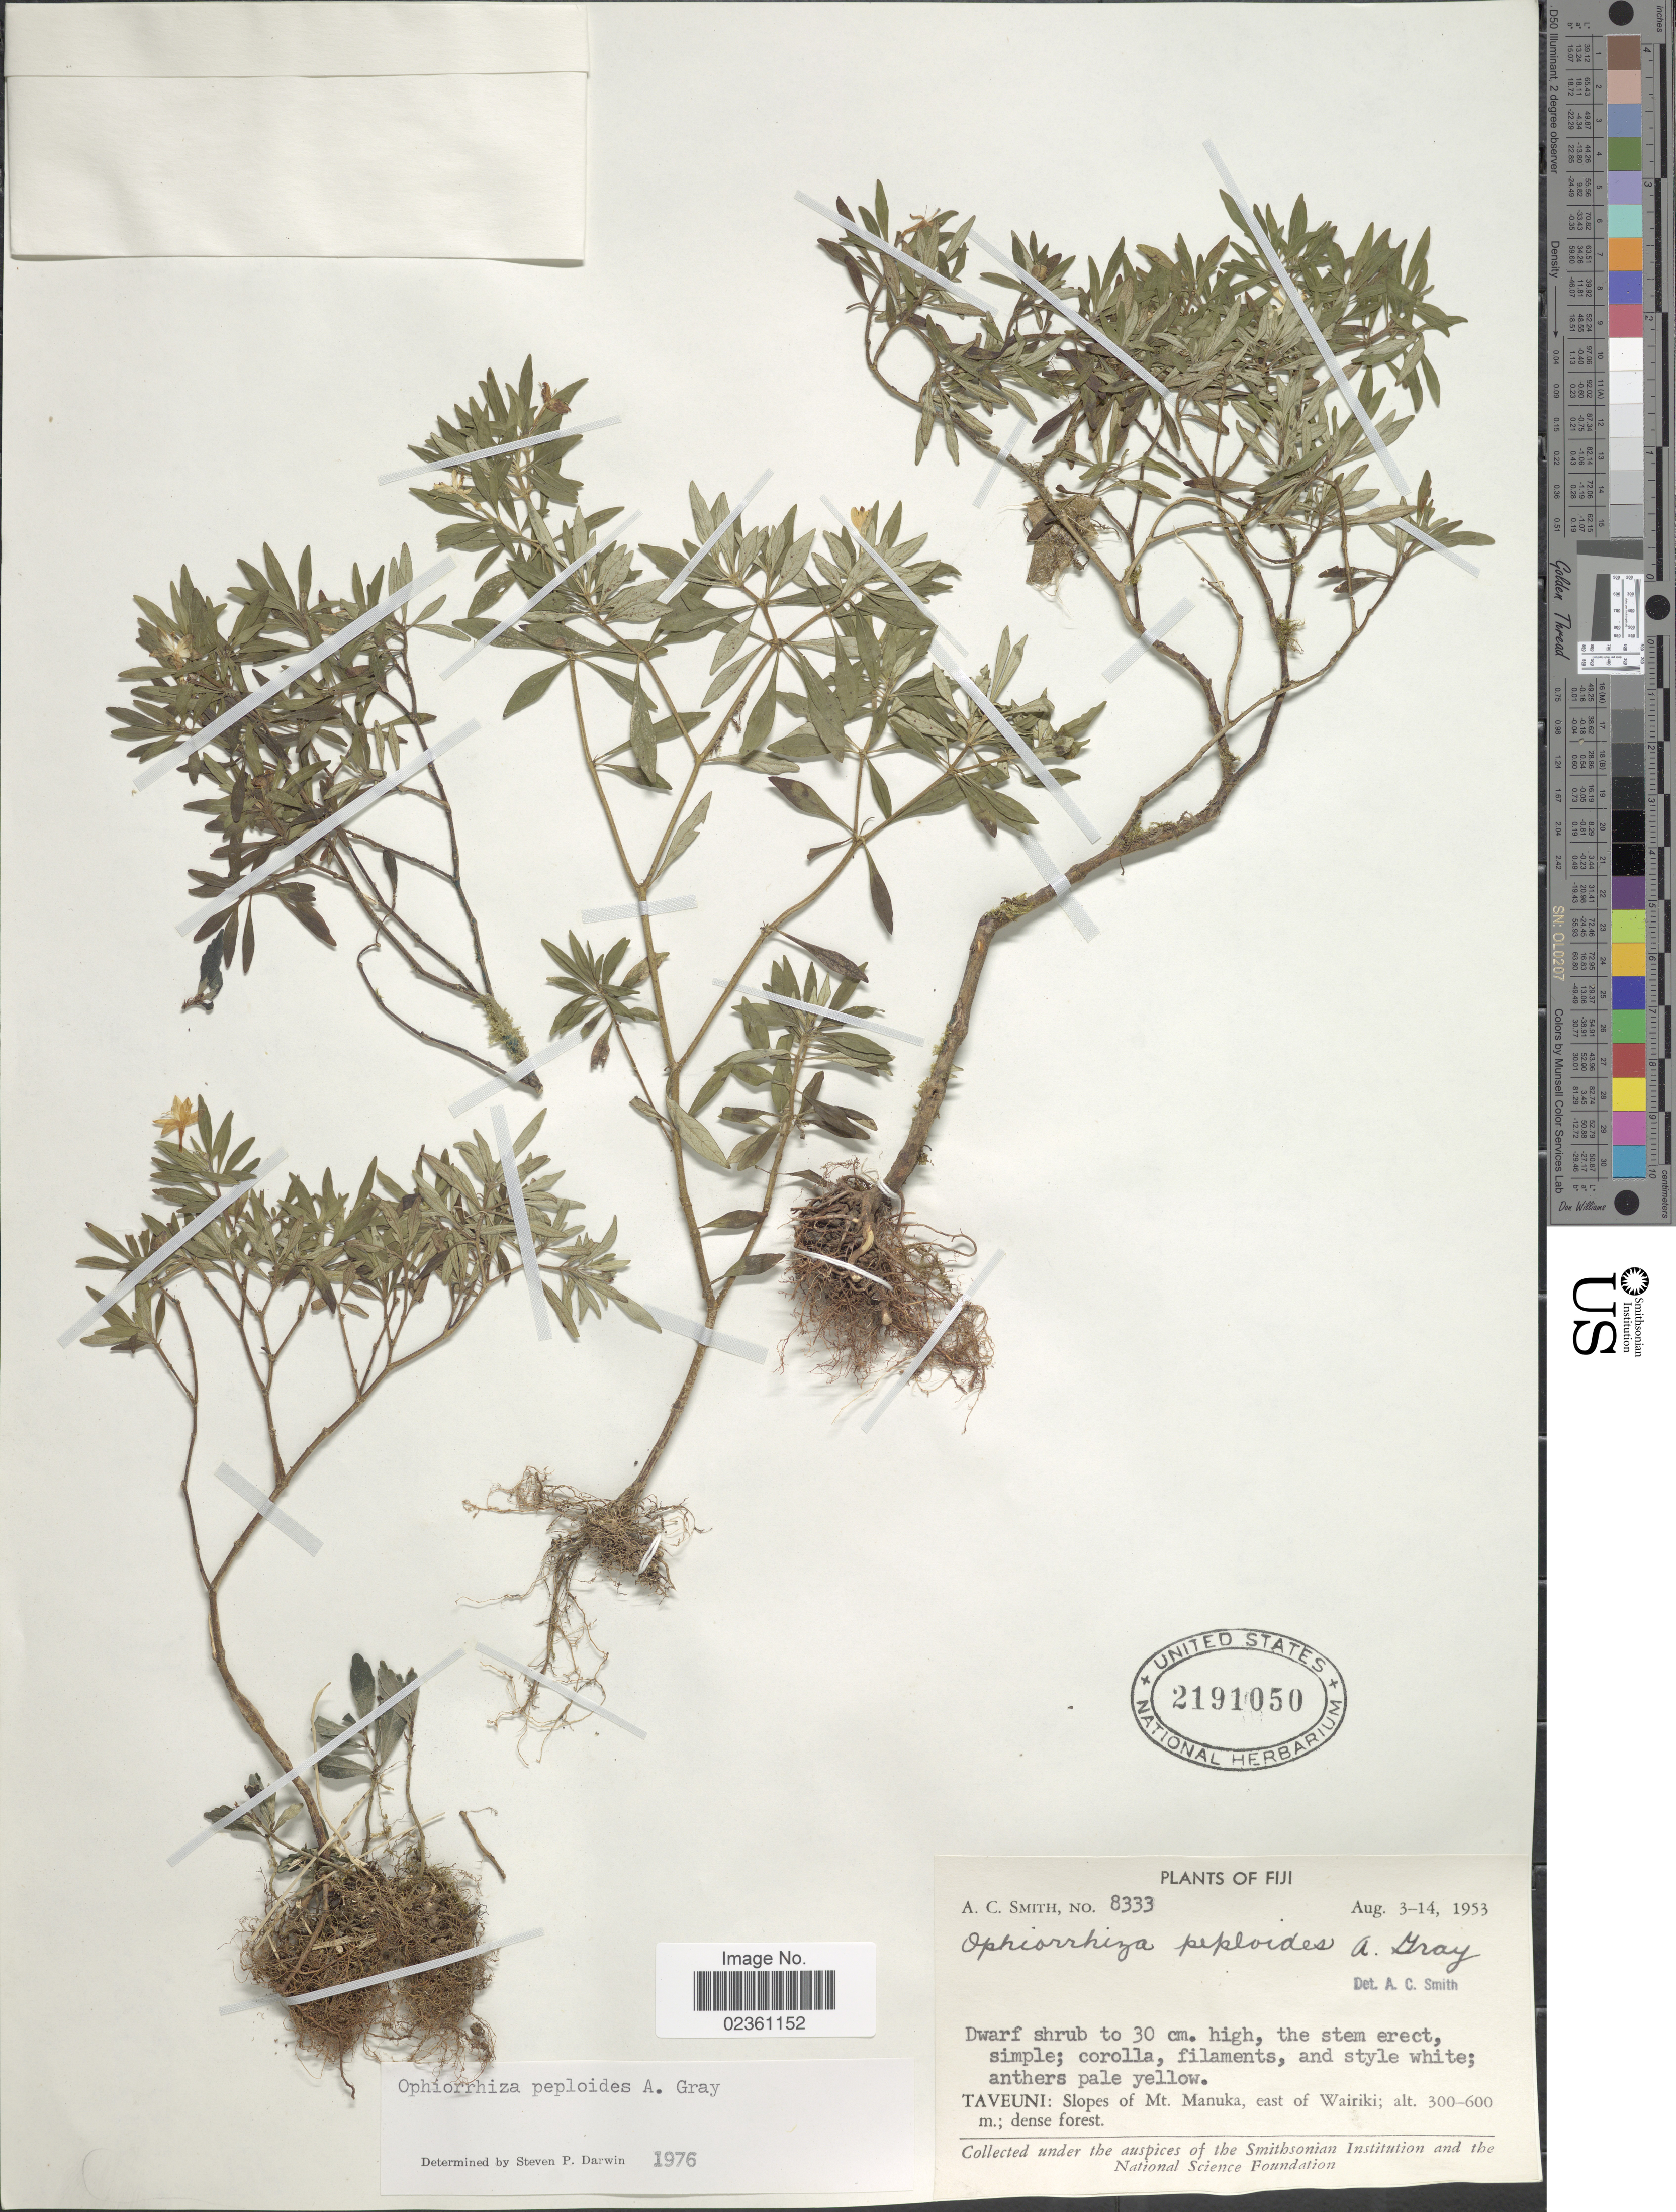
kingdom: Plantae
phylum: Tracheophyta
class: Magnoliopsida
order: Gentianales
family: Rubiaceae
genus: Ophiorrhiza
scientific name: Ophiorrhiza peploides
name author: A. Gray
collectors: A. C. Smith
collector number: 8333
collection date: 1953-08-03/1953-08-14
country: Fiji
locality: Taveuni: Slopes of Mt Manuka, east of Wairiki; dense forest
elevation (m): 300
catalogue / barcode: US 2191050